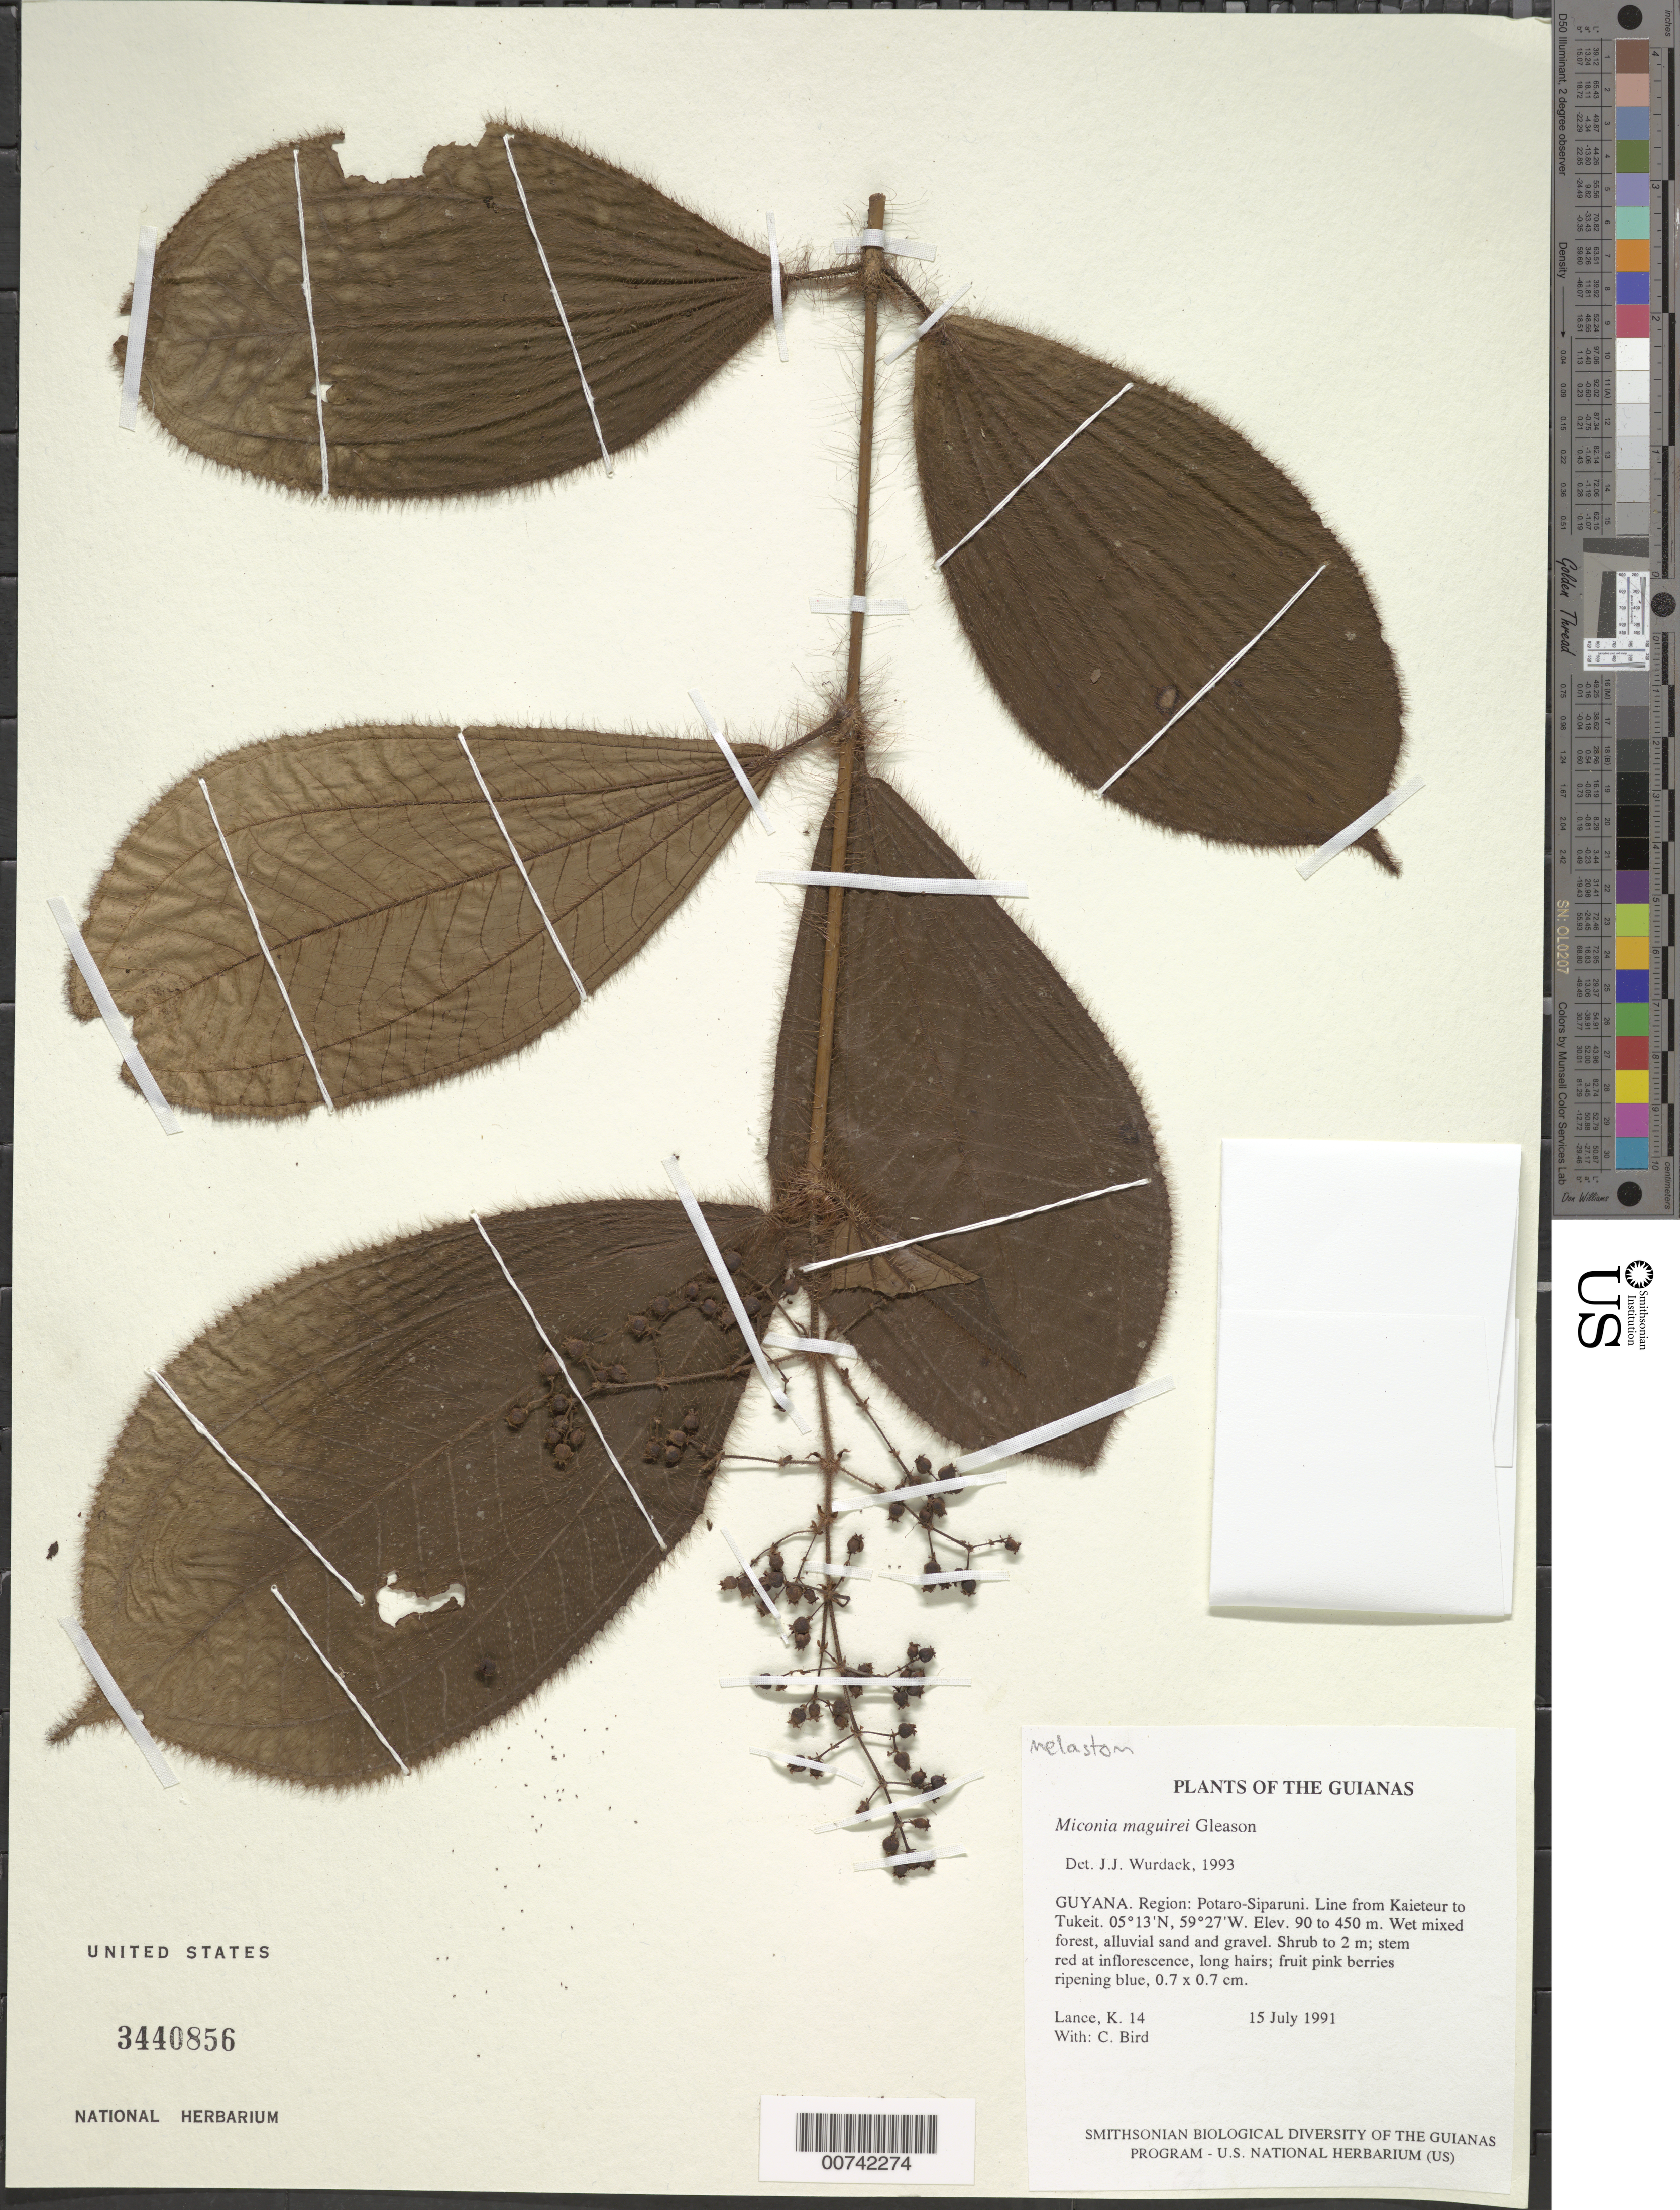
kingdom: Plantae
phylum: Tracheophyta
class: Magnoliopsida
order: Myrtales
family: Melastomataceae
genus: Miconia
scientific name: Miconia maguirei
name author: Gleason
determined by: Wurdack, John J., (US), US (UNITED STATES)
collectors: K. Lance & C. Bird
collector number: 14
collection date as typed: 15 July 1991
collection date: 1991-07-15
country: Guyana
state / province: Potaro-Siparuni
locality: Line from Kaieteur to Tukeit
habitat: Wet mixed forest, alluvial sand and gravel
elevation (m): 90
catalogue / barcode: US 3440856